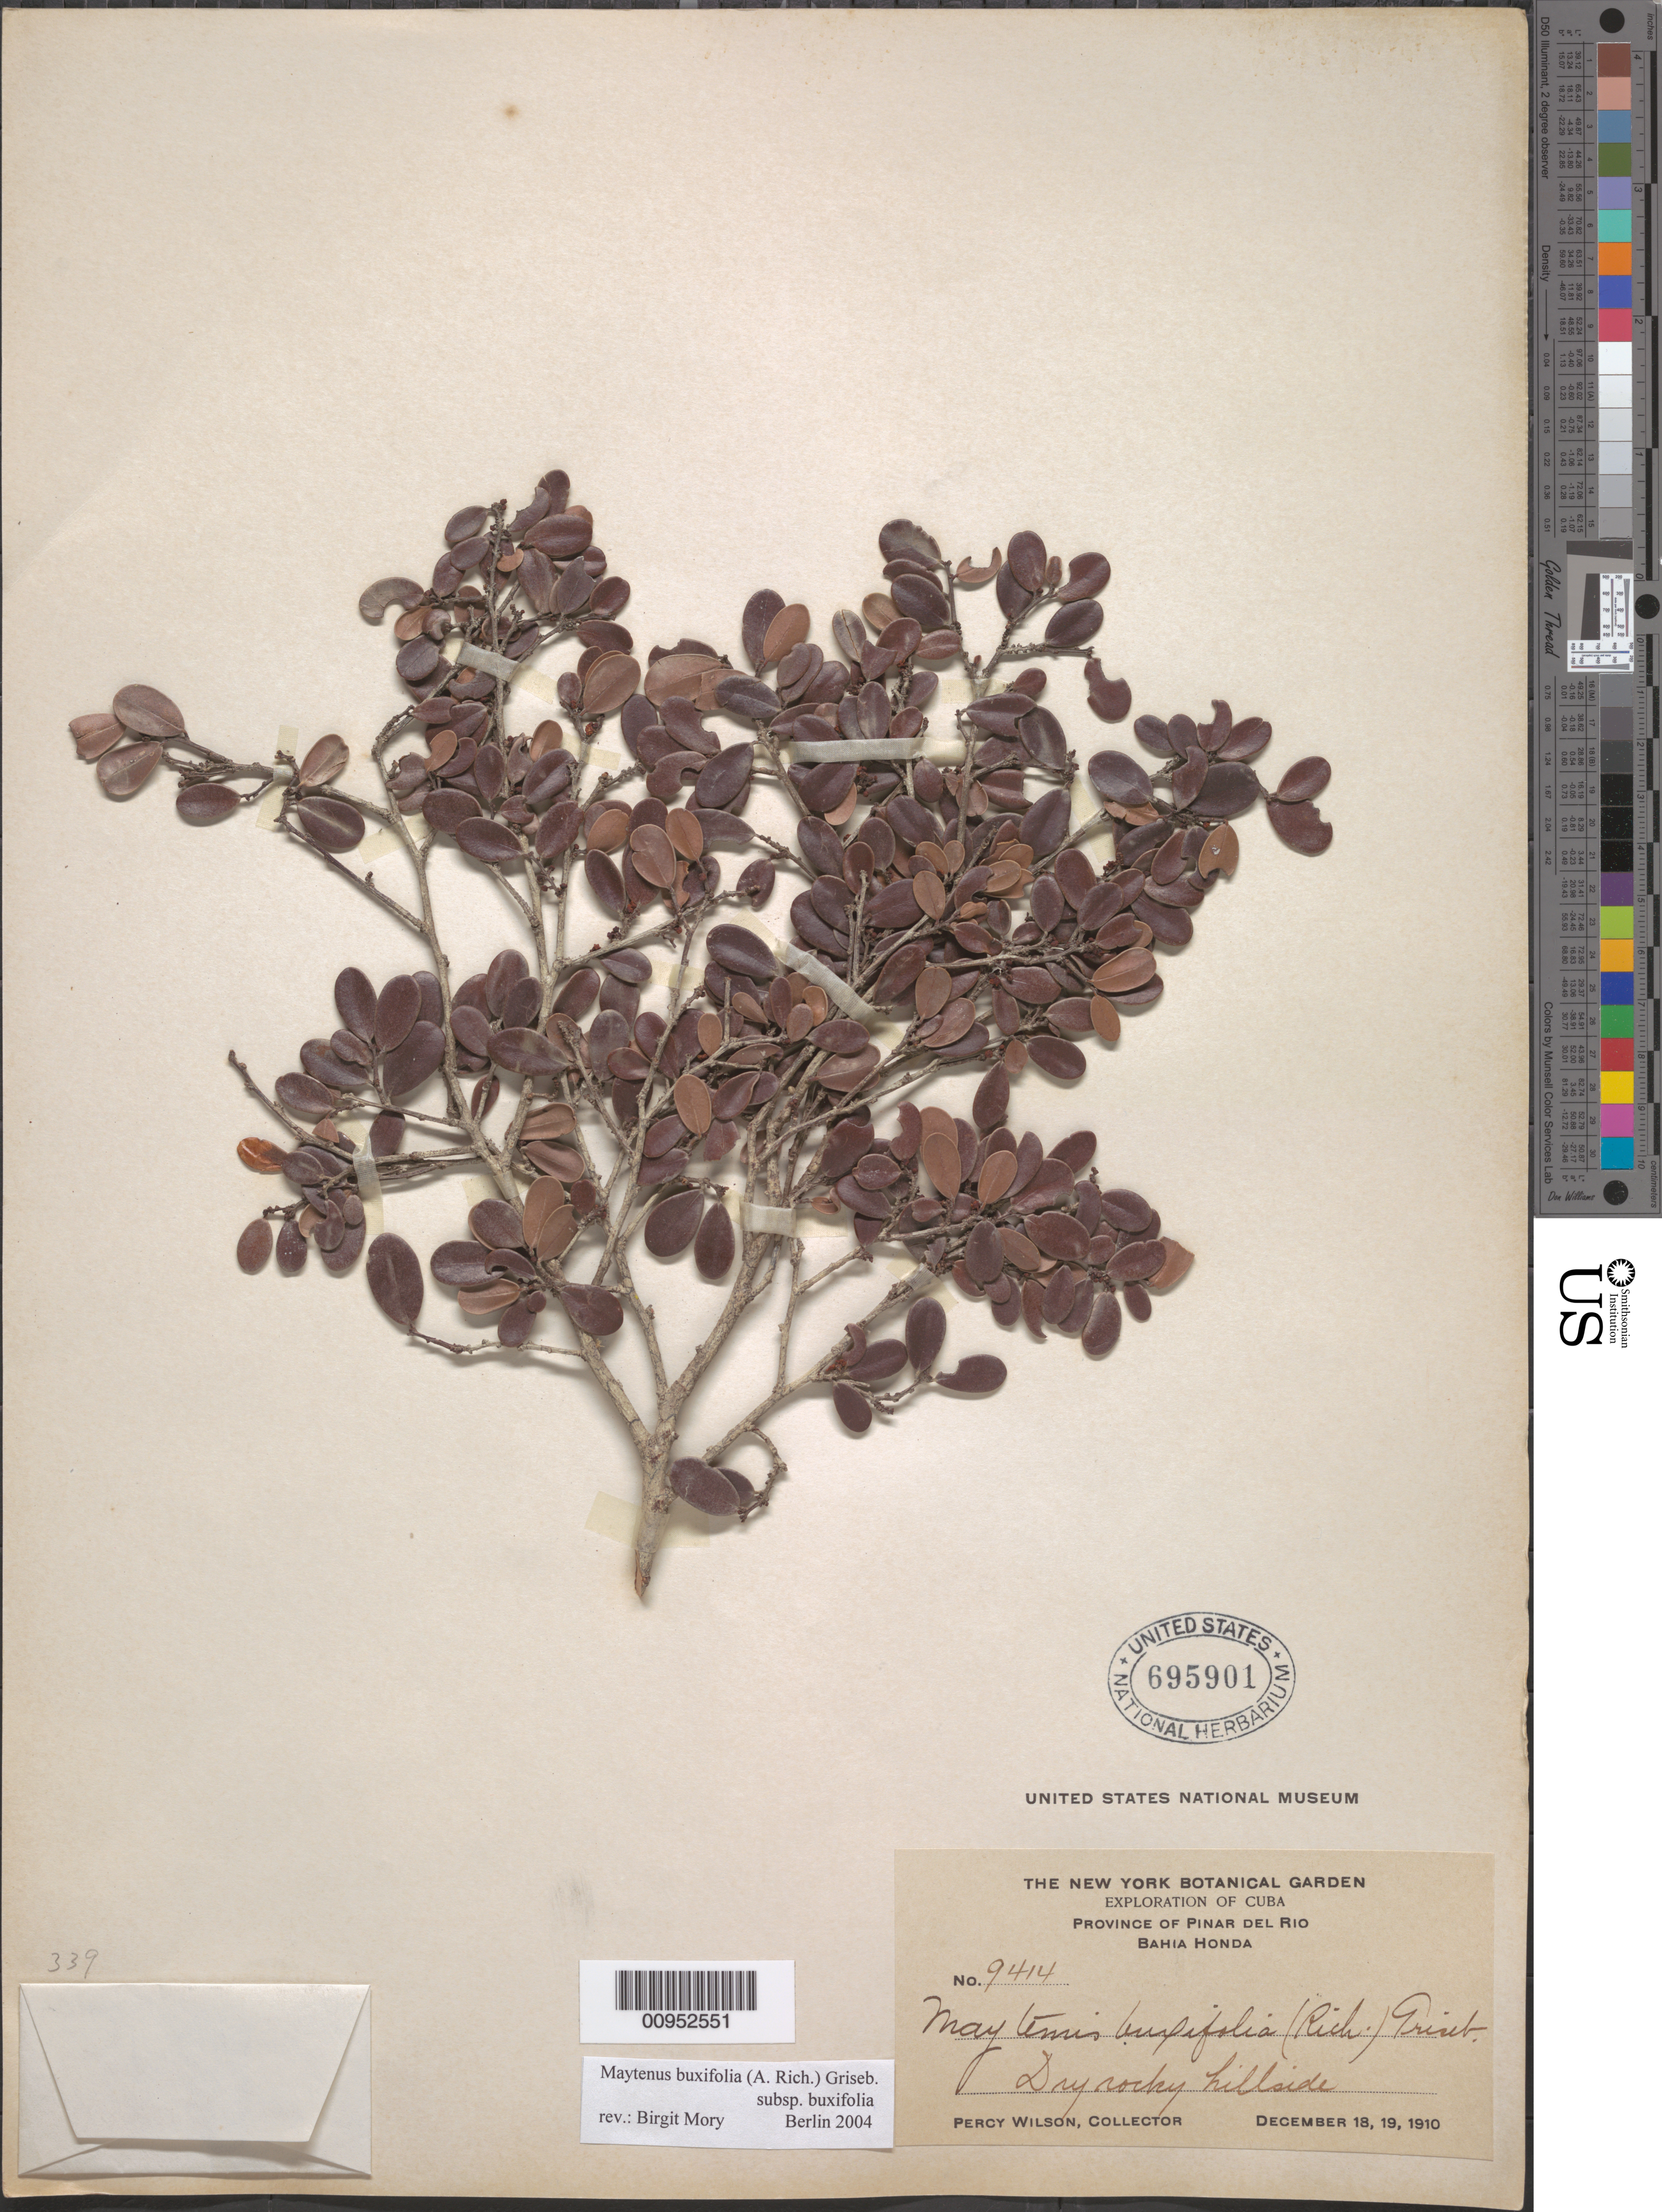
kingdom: Plantae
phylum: Tracheophyta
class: Magnoliopsida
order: Celastrales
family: Celastraceae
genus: Maytenus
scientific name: Maytenus buxifolia subsp. buxifolia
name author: (A. Rich.) Griseb.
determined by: Mory, B.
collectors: P. Wilson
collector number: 9414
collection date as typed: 18 Dec 1910 and 19 Dec 1910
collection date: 1910-12-18,1910-12-19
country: Cuba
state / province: Pinar del Rio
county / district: Dry forest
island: Cuba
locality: Bahia Honda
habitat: Dry rocky hillside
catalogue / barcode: US 695901